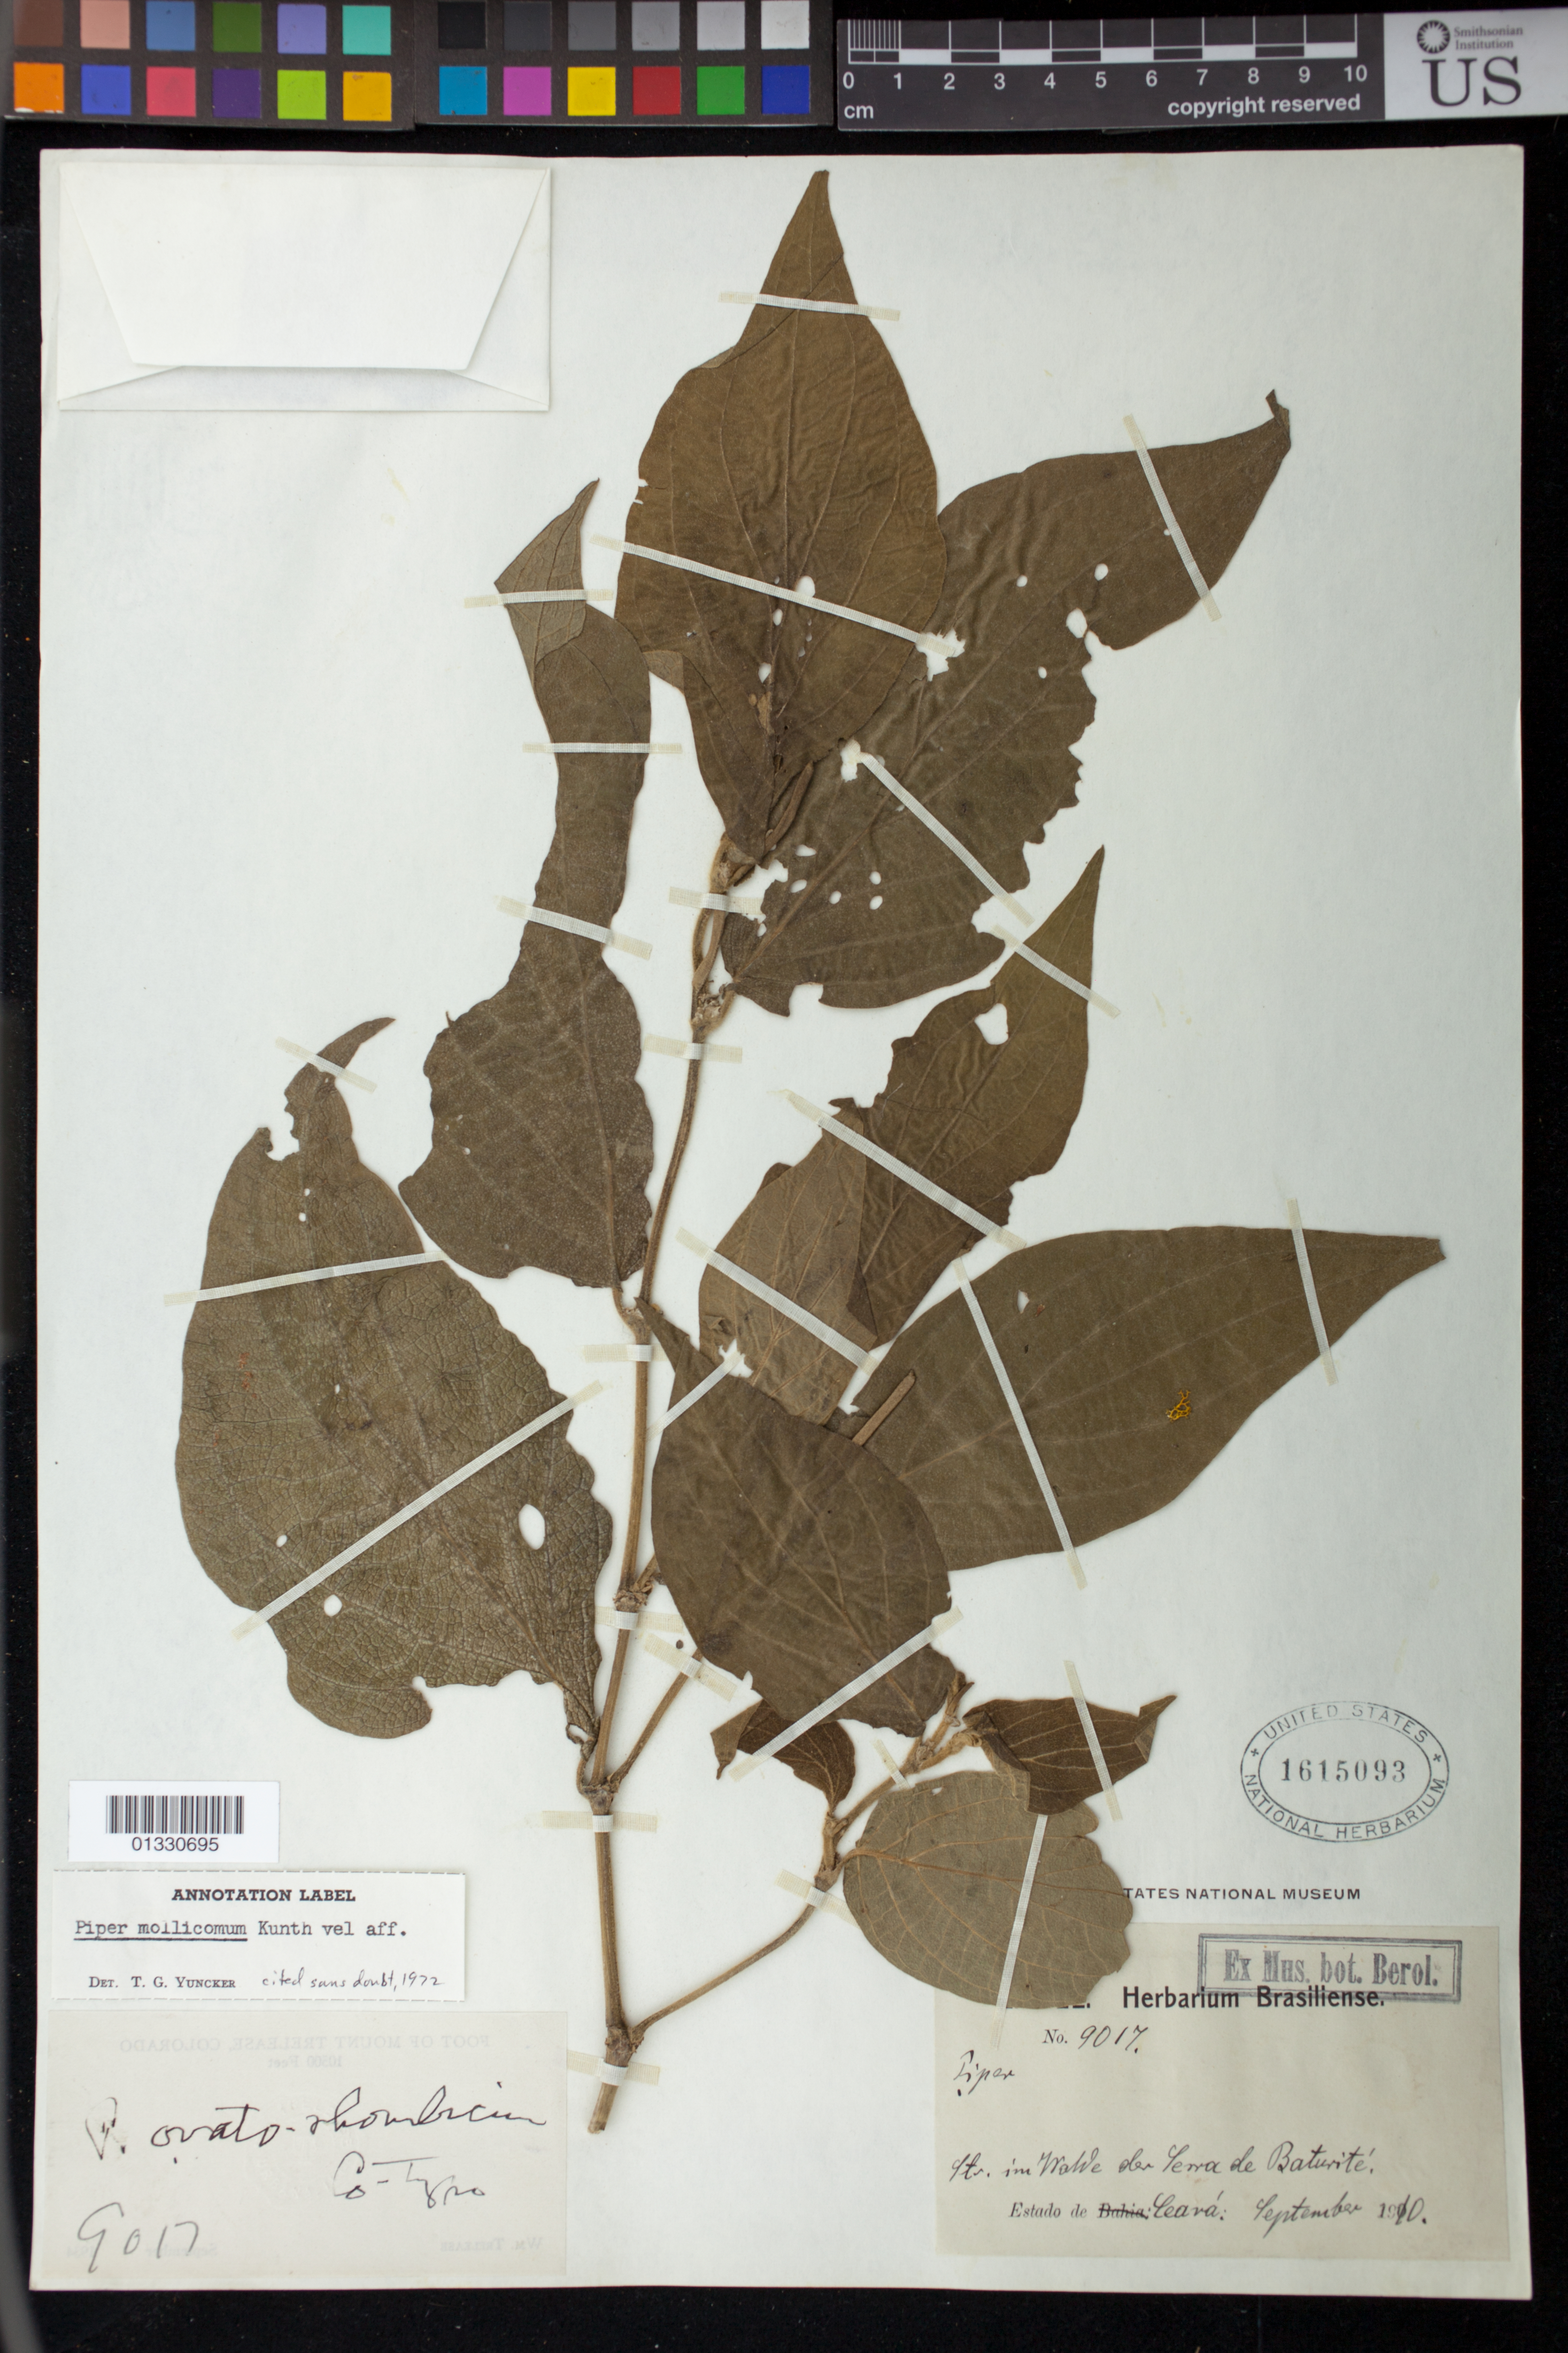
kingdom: Plantae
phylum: Tracheophyta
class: Magnoliopsida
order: Piperales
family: Piperaceae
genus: Piper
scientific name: Piper mollicomum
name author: Kunth ex Steud.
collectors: E. H. Ule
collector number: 9017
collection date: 1910-09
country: Brazil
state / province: Ceará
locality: Serra de Baturité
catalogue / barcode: US 1615093